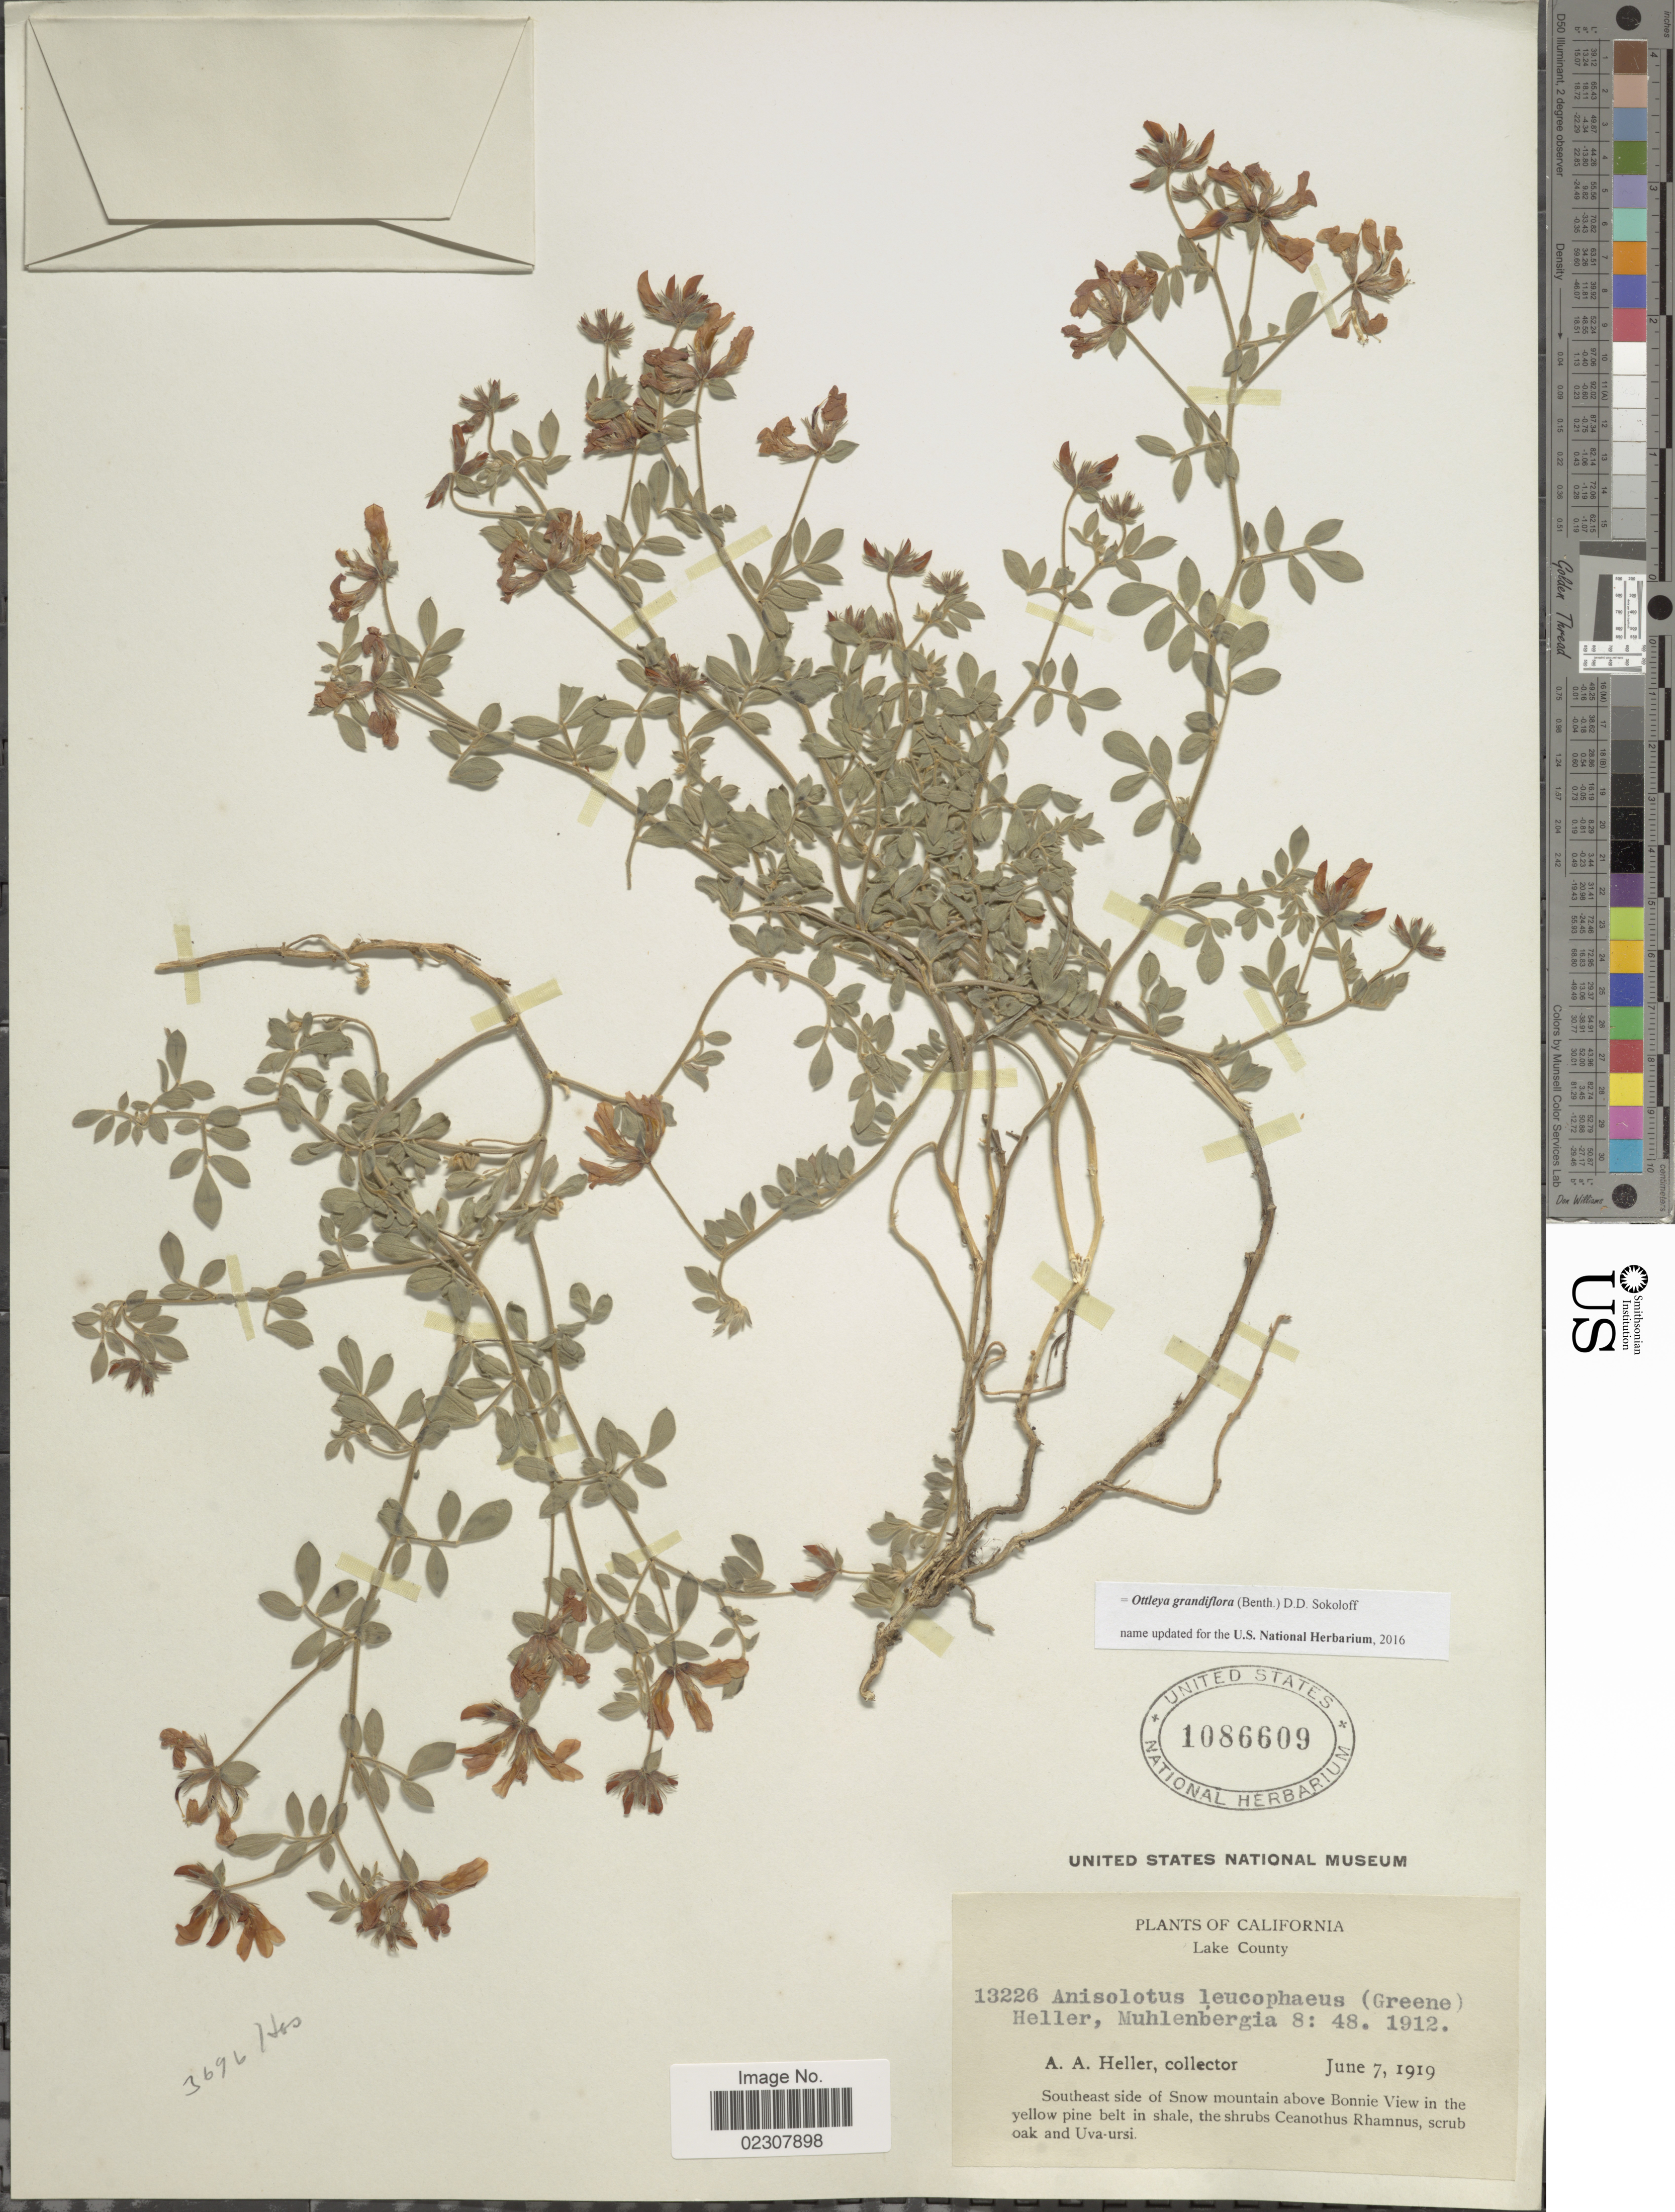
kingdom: Plantae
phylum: Tracheophyta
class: Magnoliopsida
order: Fabales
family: Fabaceae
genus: Ottleya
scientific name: Ottleya grandiflora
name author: (Benth.) D.D. Sokoloff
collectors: A. A. Heller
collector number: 13226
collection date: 1919-06-07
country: United States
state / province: California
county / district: Lake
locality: Lake County, southeast side of Snow mountain above Bonnie View in the yellow pine belt in shale.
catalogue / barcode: US 1086609